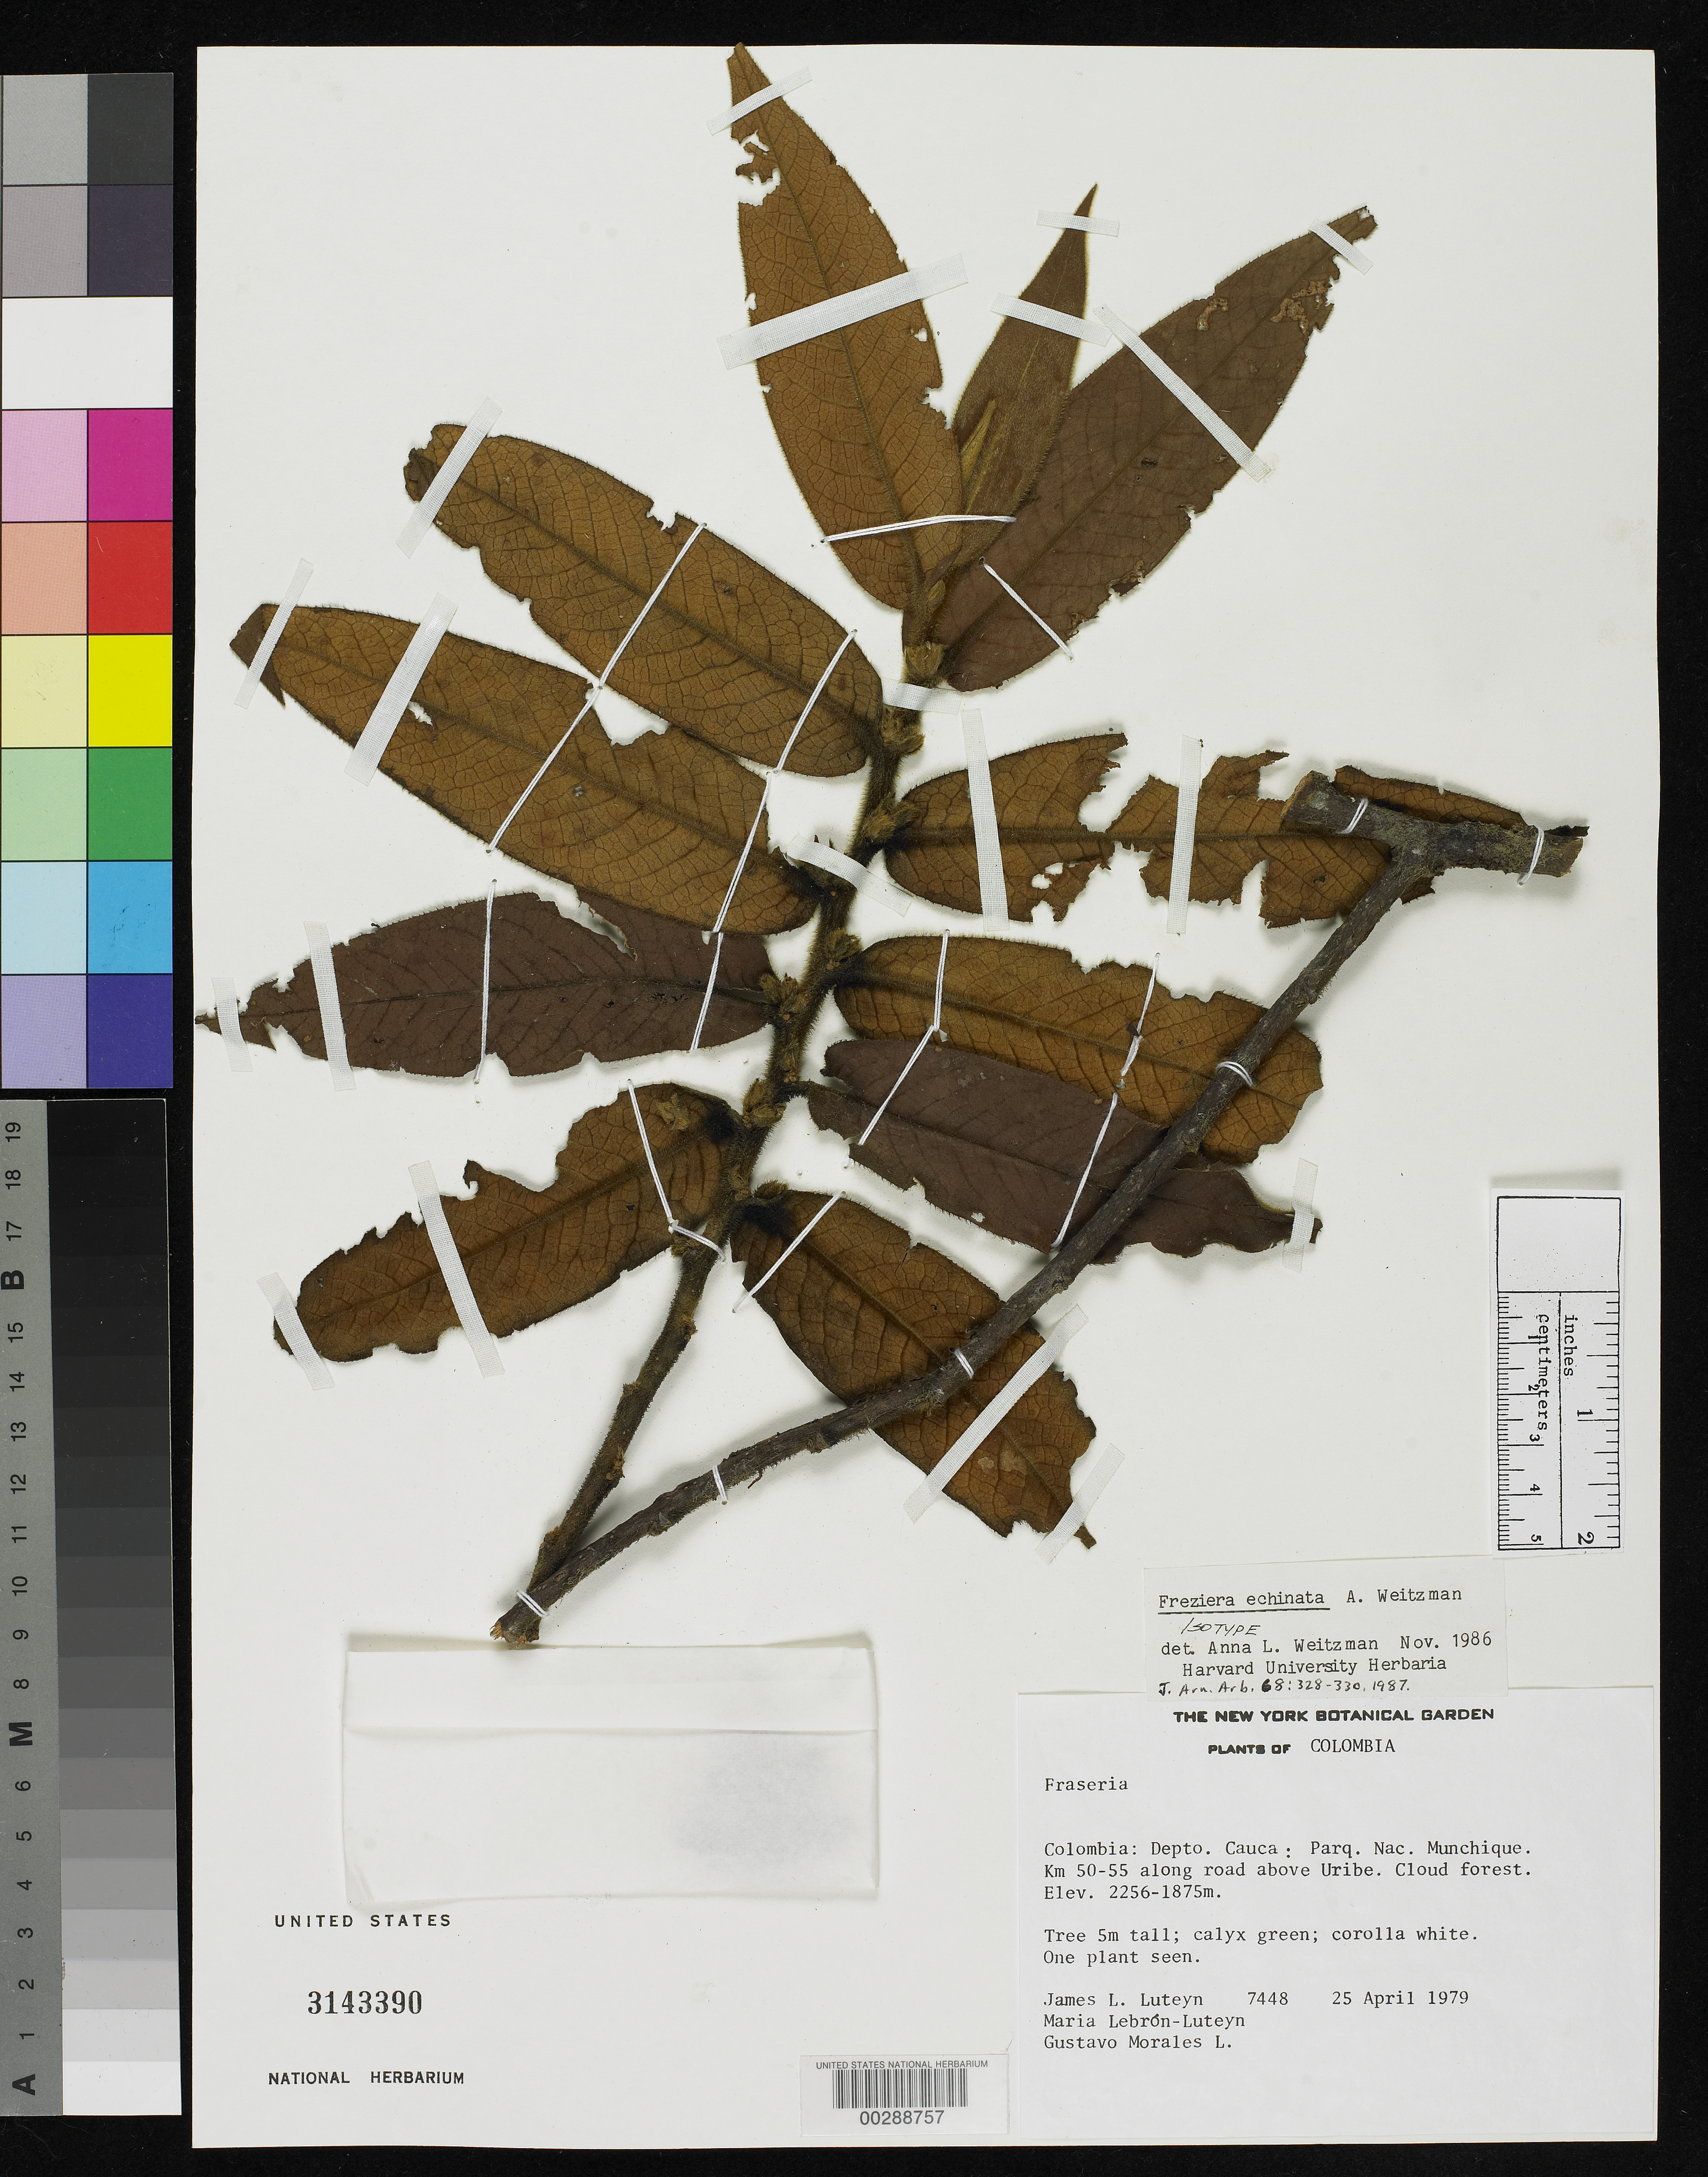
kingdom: Plantae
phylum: Tracheophyta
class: Magnoliopsida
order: Ericales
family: Pentaphylacaceae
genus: Freziera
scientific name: Freziera echinata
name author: A.L. Weitzman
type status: Isotype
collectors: J. L. Luteyn, M. L. Lebrón-Luteyn & G. Morales L.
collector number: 7448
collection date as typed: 25 Apr 1979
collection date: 1979-04-25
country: Colombia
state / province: Cauca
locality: Munchique National Park, km 50-55 along road above Uribe.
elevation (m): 1875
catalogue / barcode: US 3143390